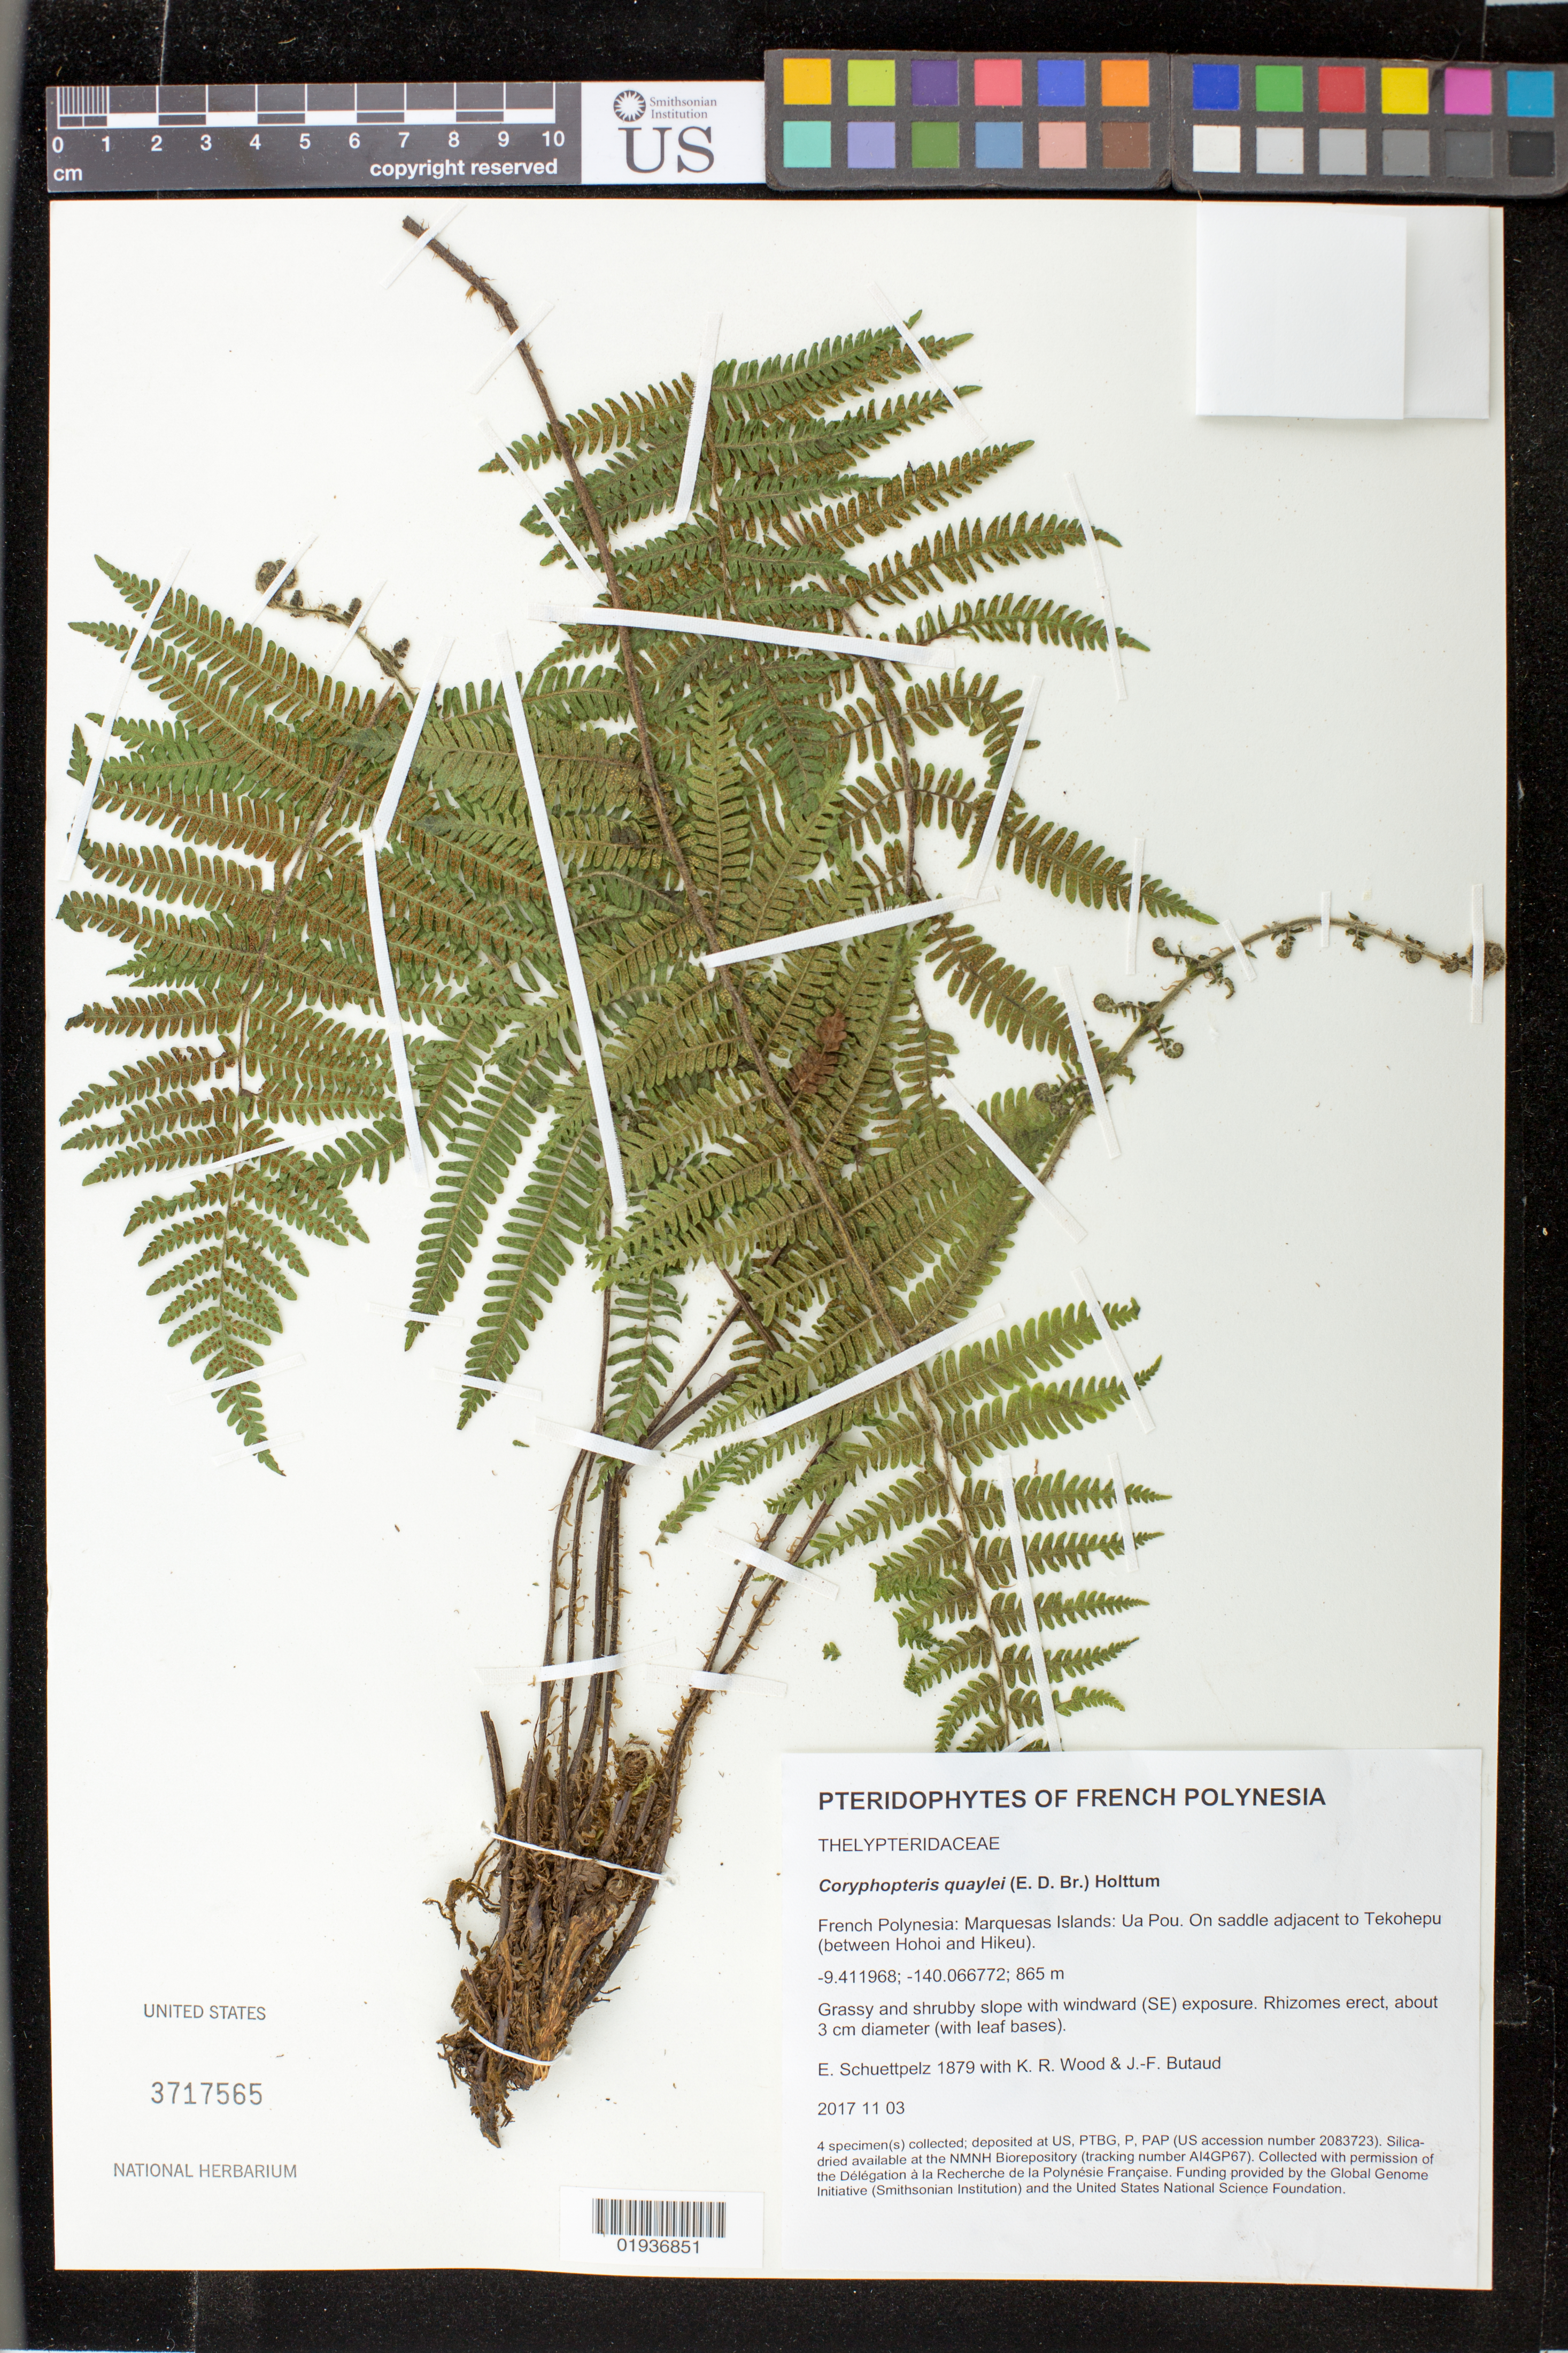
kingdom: Plantae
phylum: Tracheophyta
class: Polypodiopsida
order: Polypodiales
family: Thelypteridaceae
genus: Coryphopteris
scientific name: Coryphopteris quaylei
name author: (E.D. Br.) Holttum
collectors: E. Schuettpelz, K. R. Wood & J. -F. Butaud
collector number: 1879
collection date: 2017-11-03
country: French Polynesia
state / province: Marquesas Islands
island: Ua Pou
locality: On saddle adjacent to Tekohepu (between Hohoi and Hikeu).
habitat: Grassy and shrubby slope with windward (SE) exposure.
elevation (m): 865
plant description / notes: Collected with permission of the Délégation à la Recherche de la Polynésie Française. Funding provided by the Global Genome Initiative (Smithsonian Institution) and the United States National Science Foundation. Silica dried tissue stored at AI4GP67 in the NMNH Biorepository, Smithsonian Institution.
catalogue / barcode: US 3717565